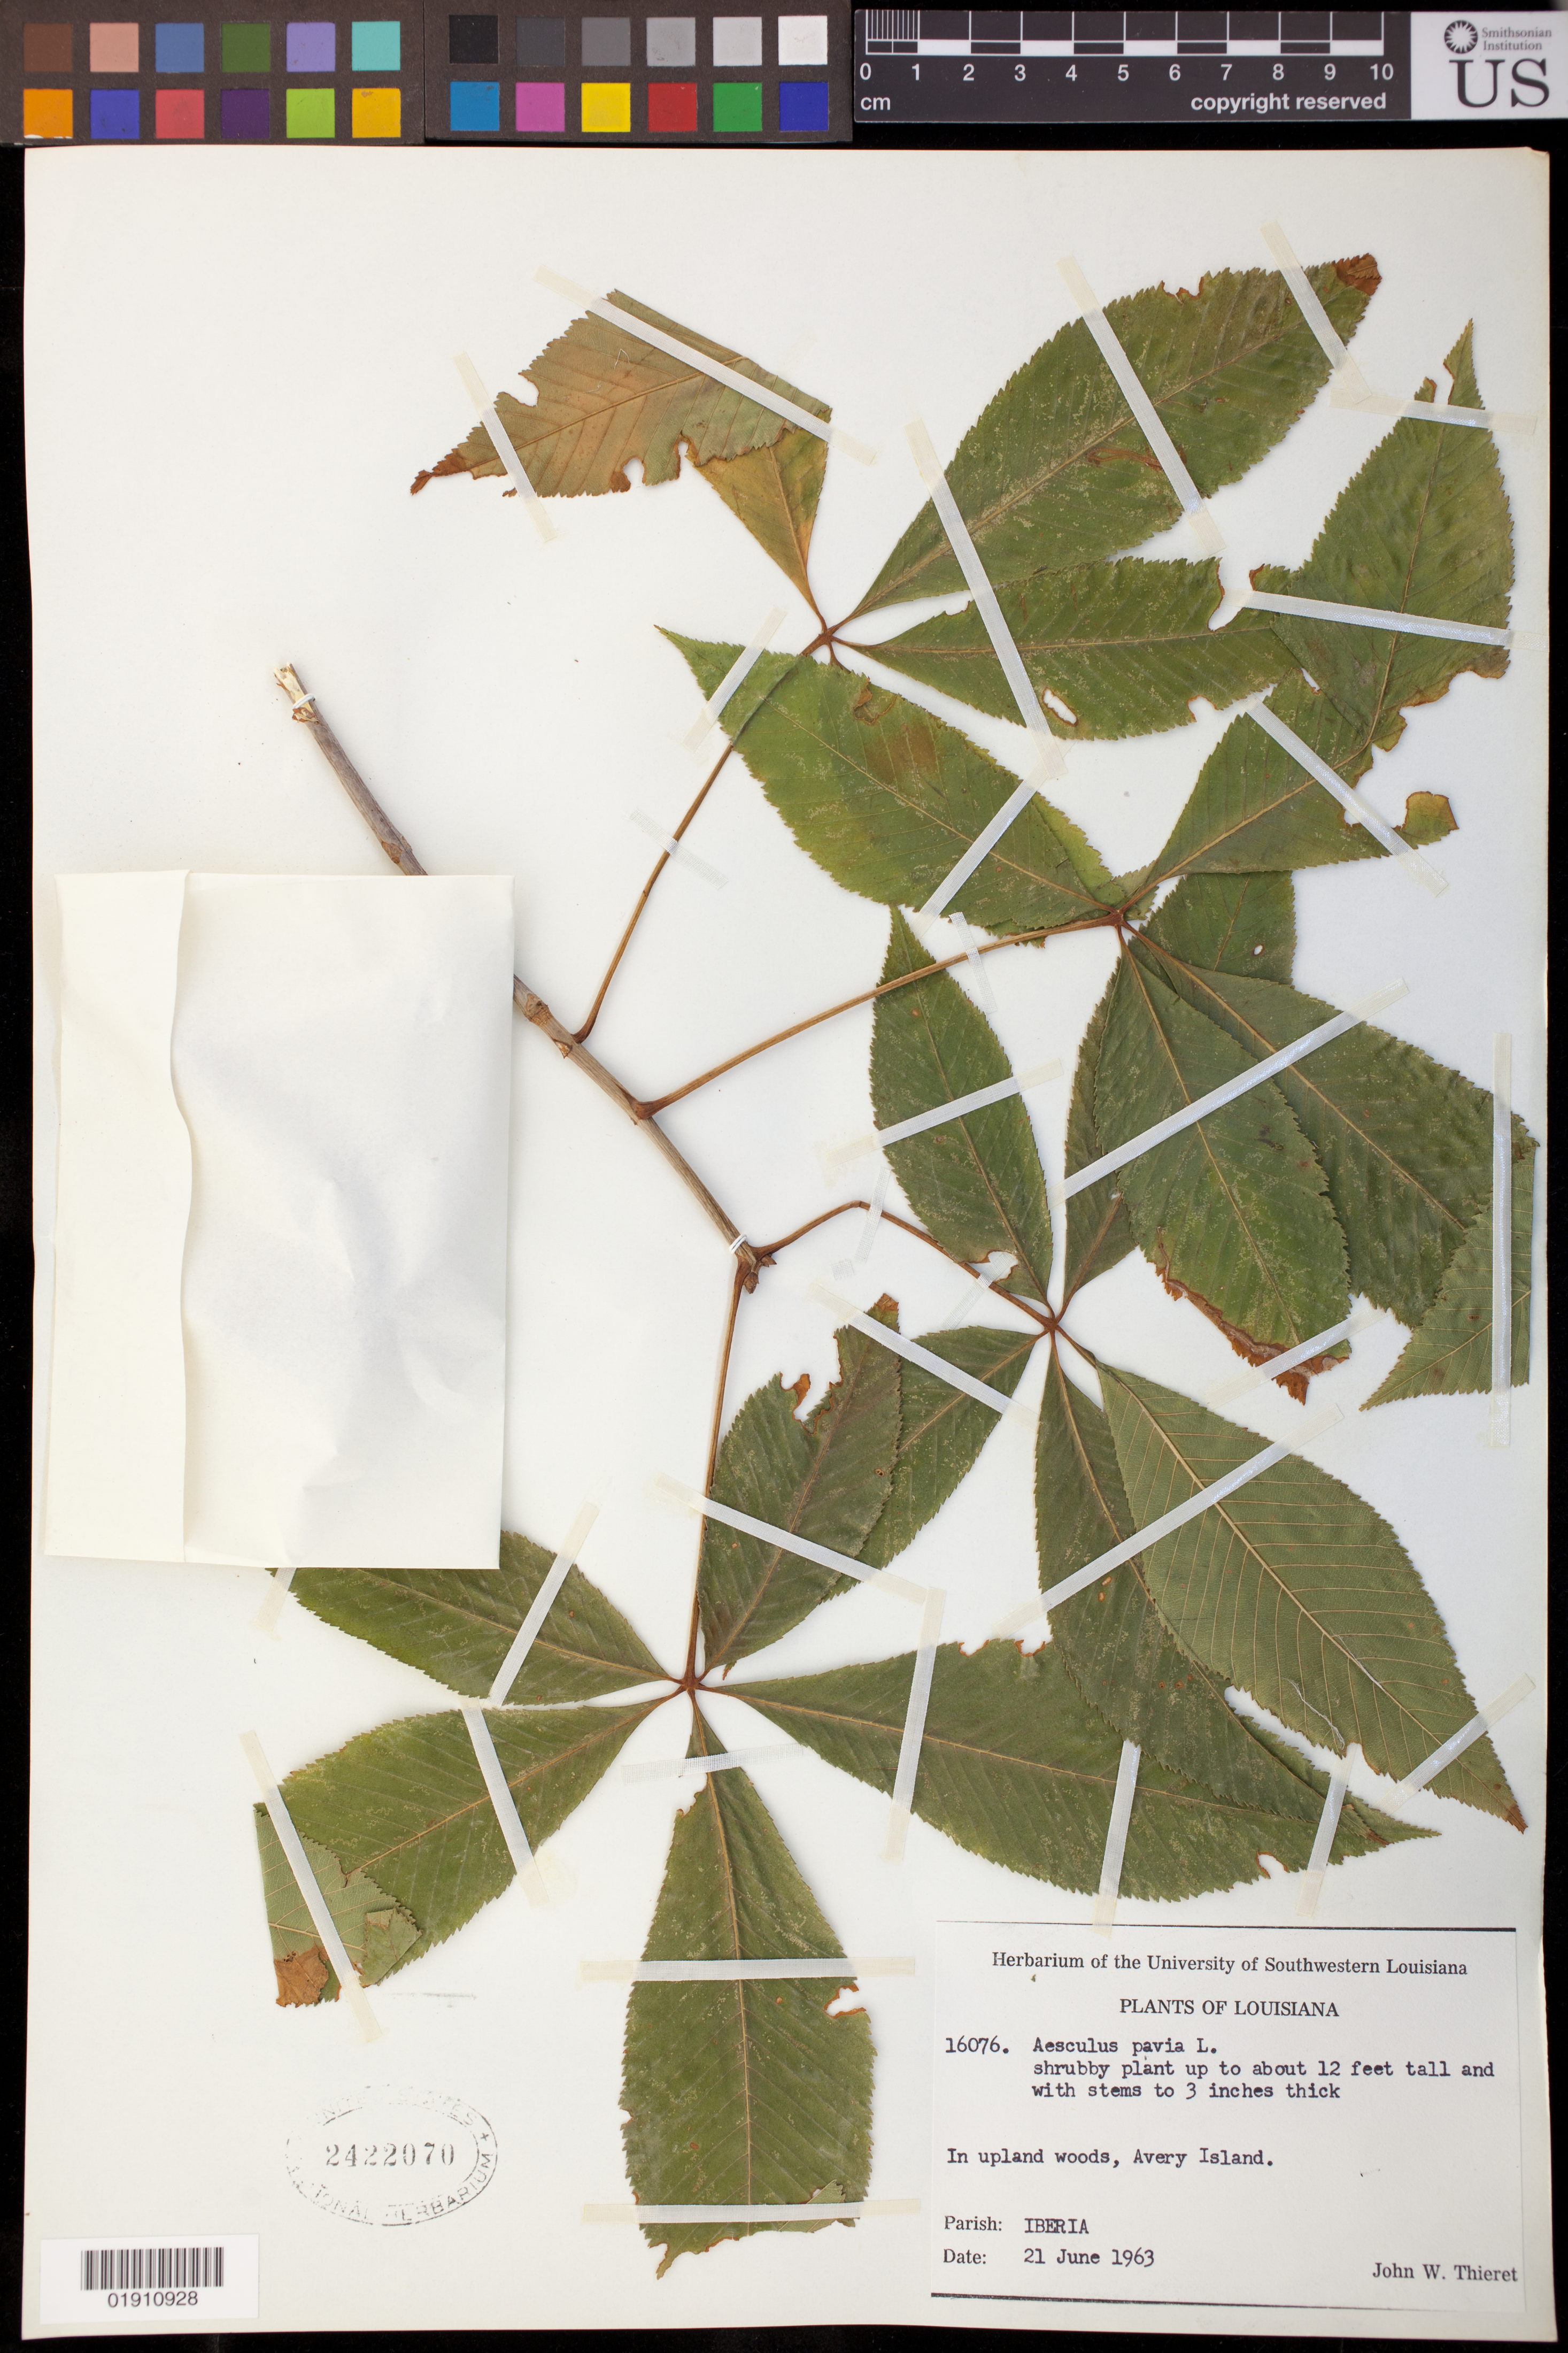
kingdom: Plantae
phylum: Tracheophyta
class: Magnoliopsida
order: Sapindales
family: Sapindaceae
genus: Aesculus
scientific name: Aesculus pavia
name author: L.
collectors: J. W. Thieret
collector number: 16076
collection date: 1963-06-21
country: United States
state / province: Louisiana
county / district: Iberia Parish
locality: Avery Island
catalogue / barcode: US 2422070